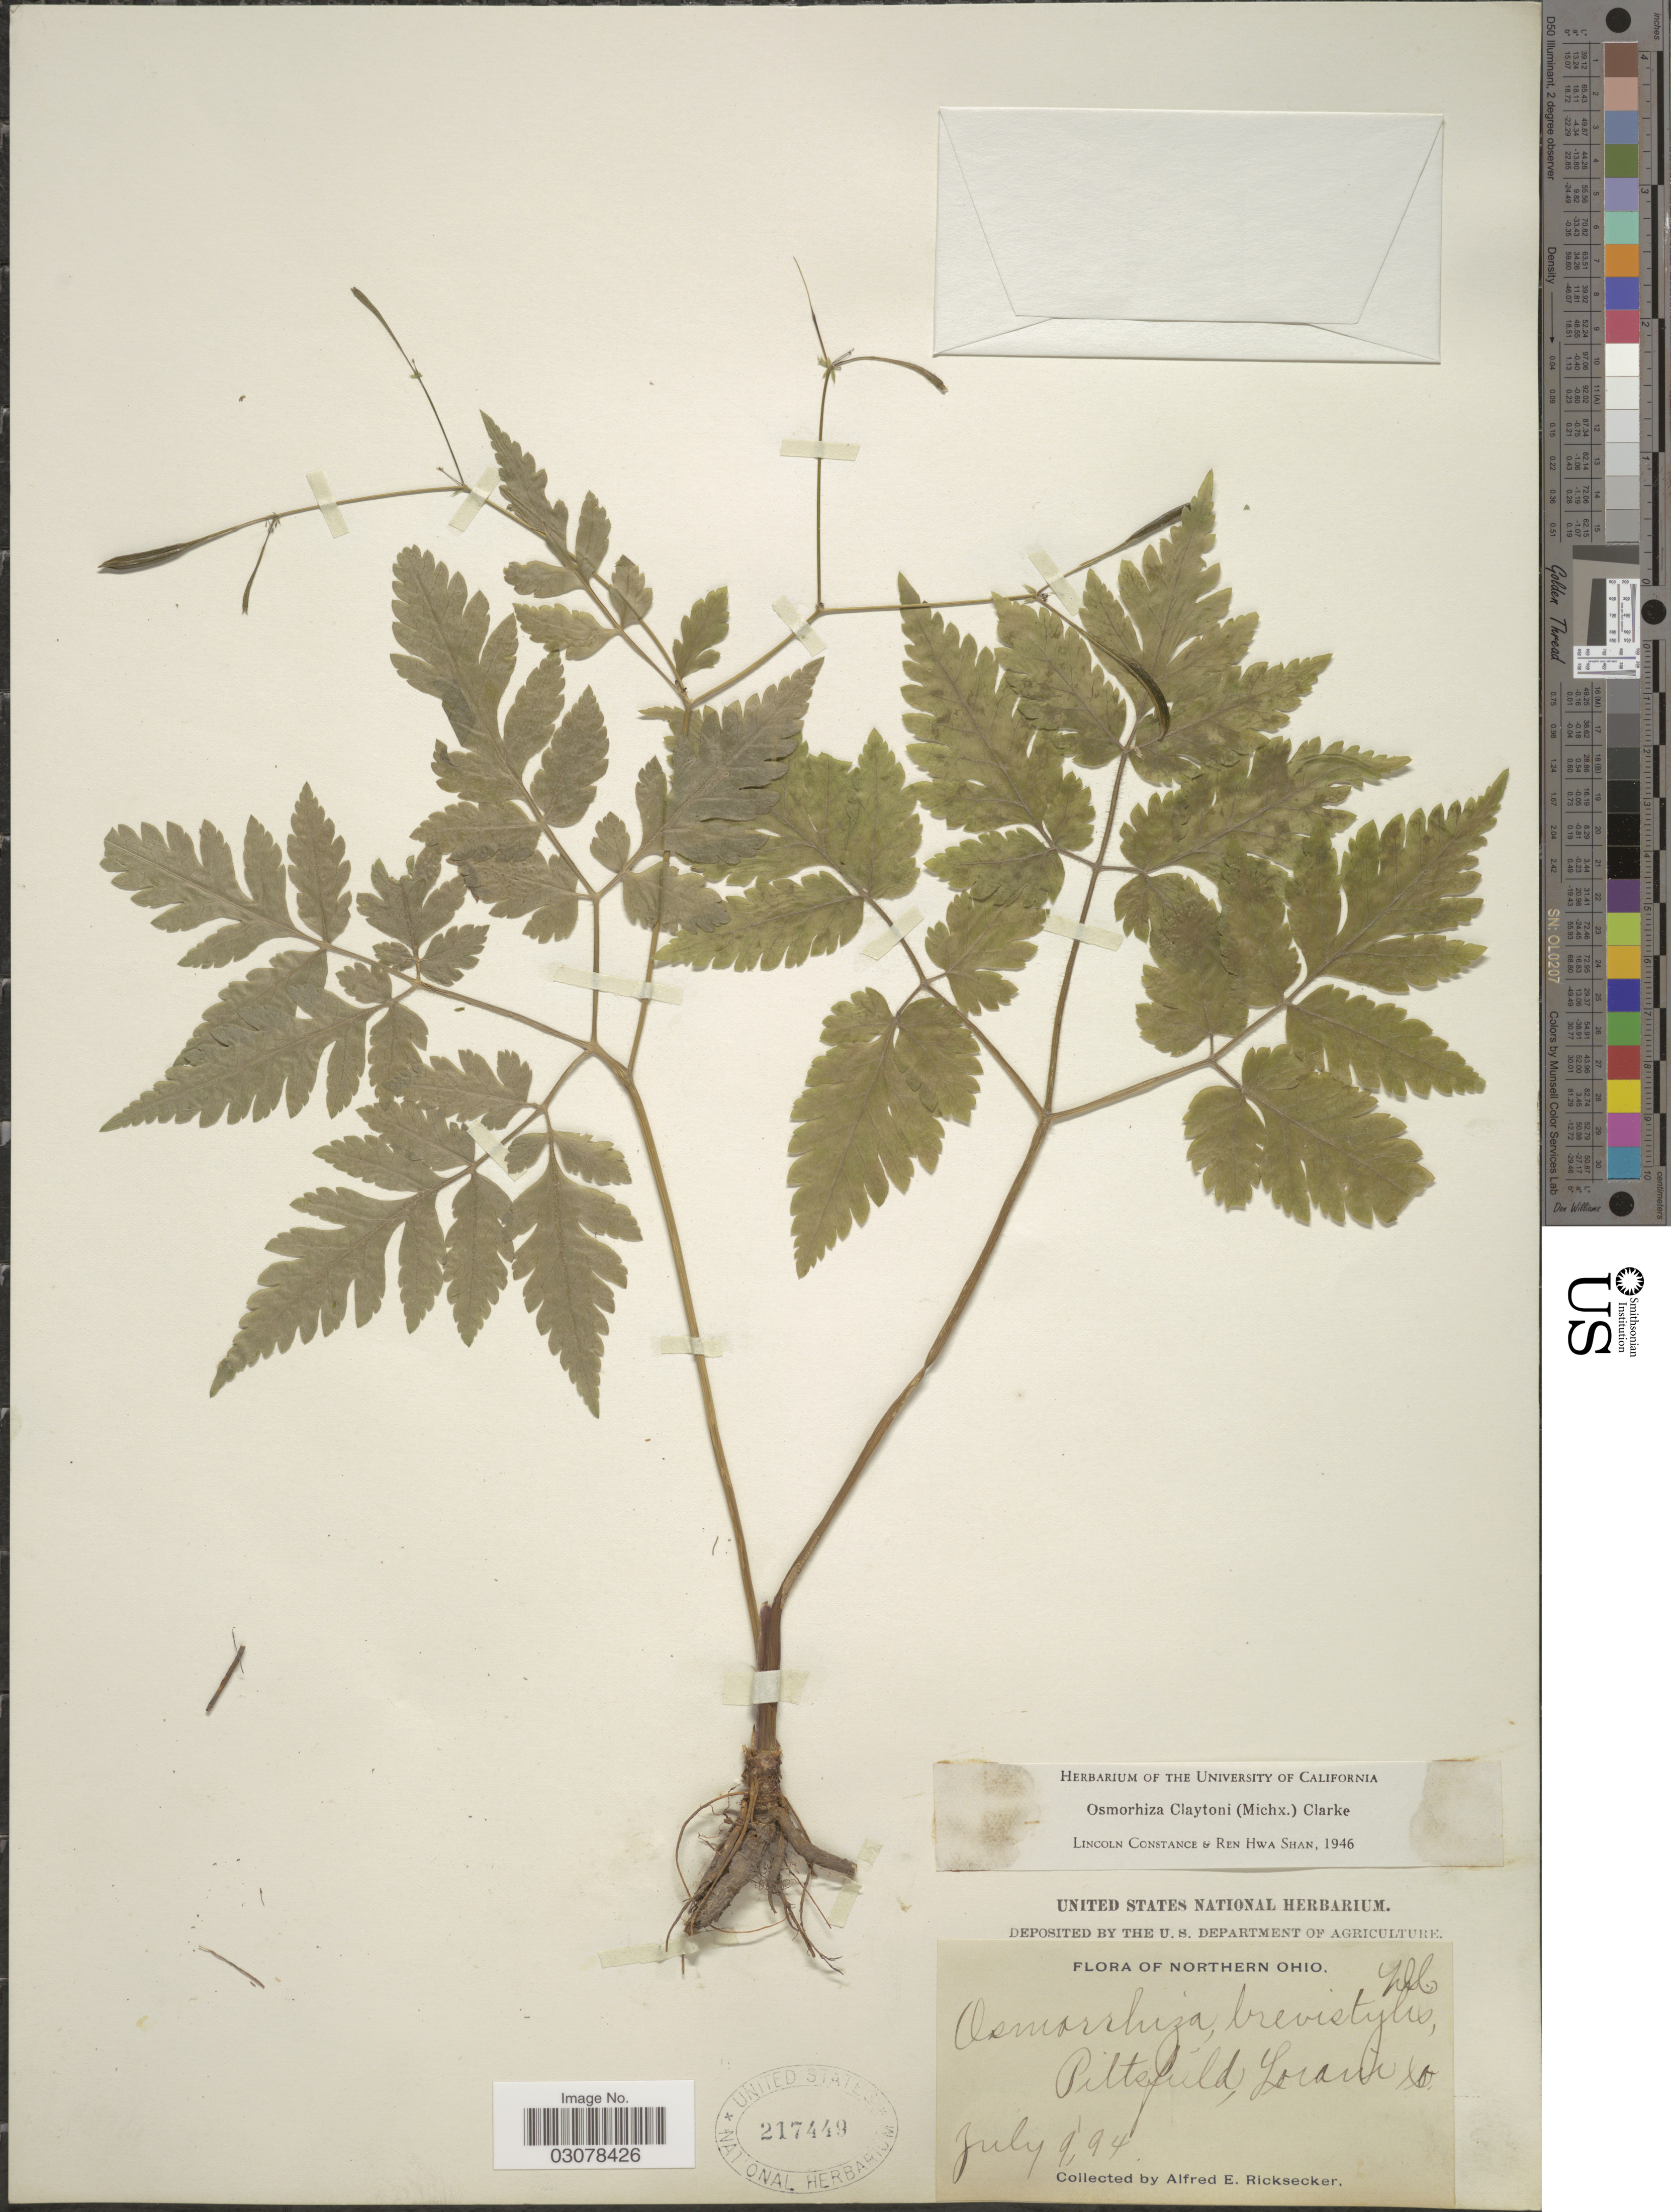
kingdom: Plantae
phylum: Tracheophyta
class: Magnoliopsida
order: Apiales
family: Apiaceae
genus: Osmorhiza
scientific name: Osmorhiza claytonii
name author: (Michx.) C.B. Clarke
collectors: A. E. Ricksecker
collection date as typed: Transcribed d/m/y: 9/7/94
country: United States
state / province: Ohio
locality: Northern Ohio. Pittsfield, Lorain Co.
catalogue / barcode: US 217449